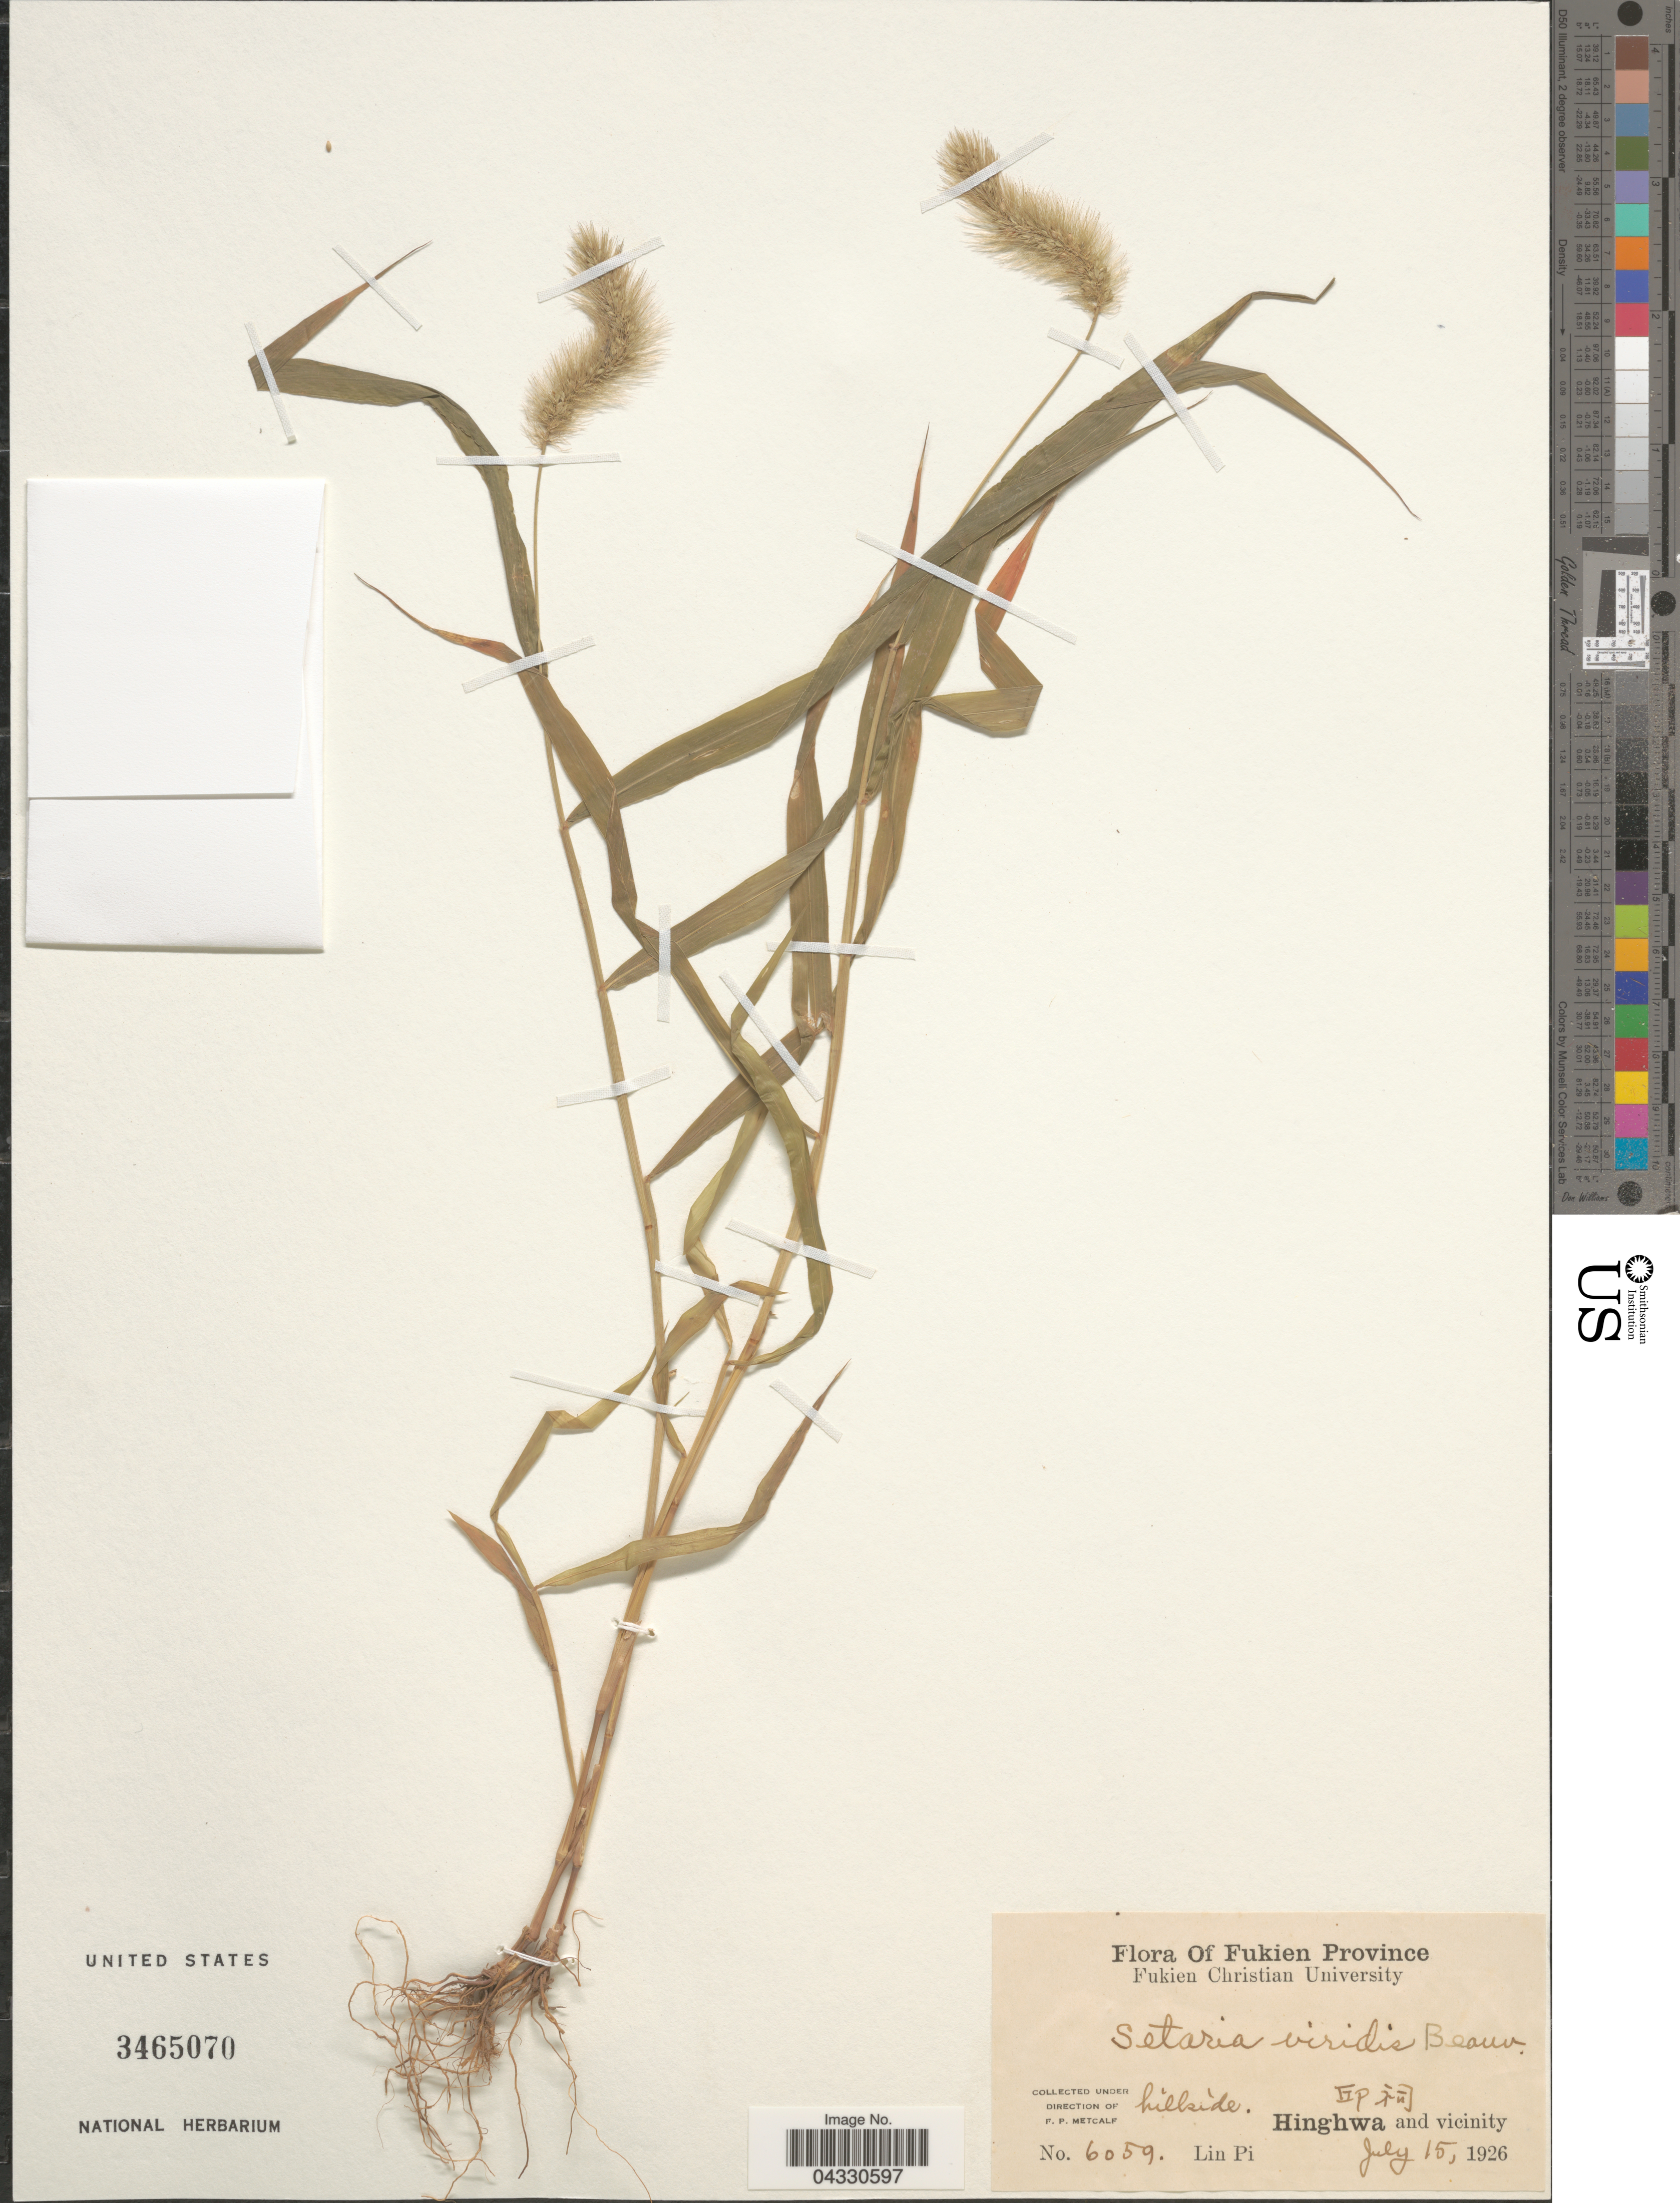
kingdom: Plantae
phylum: Tracheophyta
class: Liliopsida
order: Poales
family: Poaceae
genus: Setaria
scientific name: Setaria viridis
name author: (L.) P. Beauv.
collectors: L. Pi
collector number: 6059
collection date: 1926-07-15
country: China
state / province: Fujian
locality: Fukien Province. [Foreign script] Hinghwa and vicinity. Lin Pi.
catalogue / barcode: US 3465070